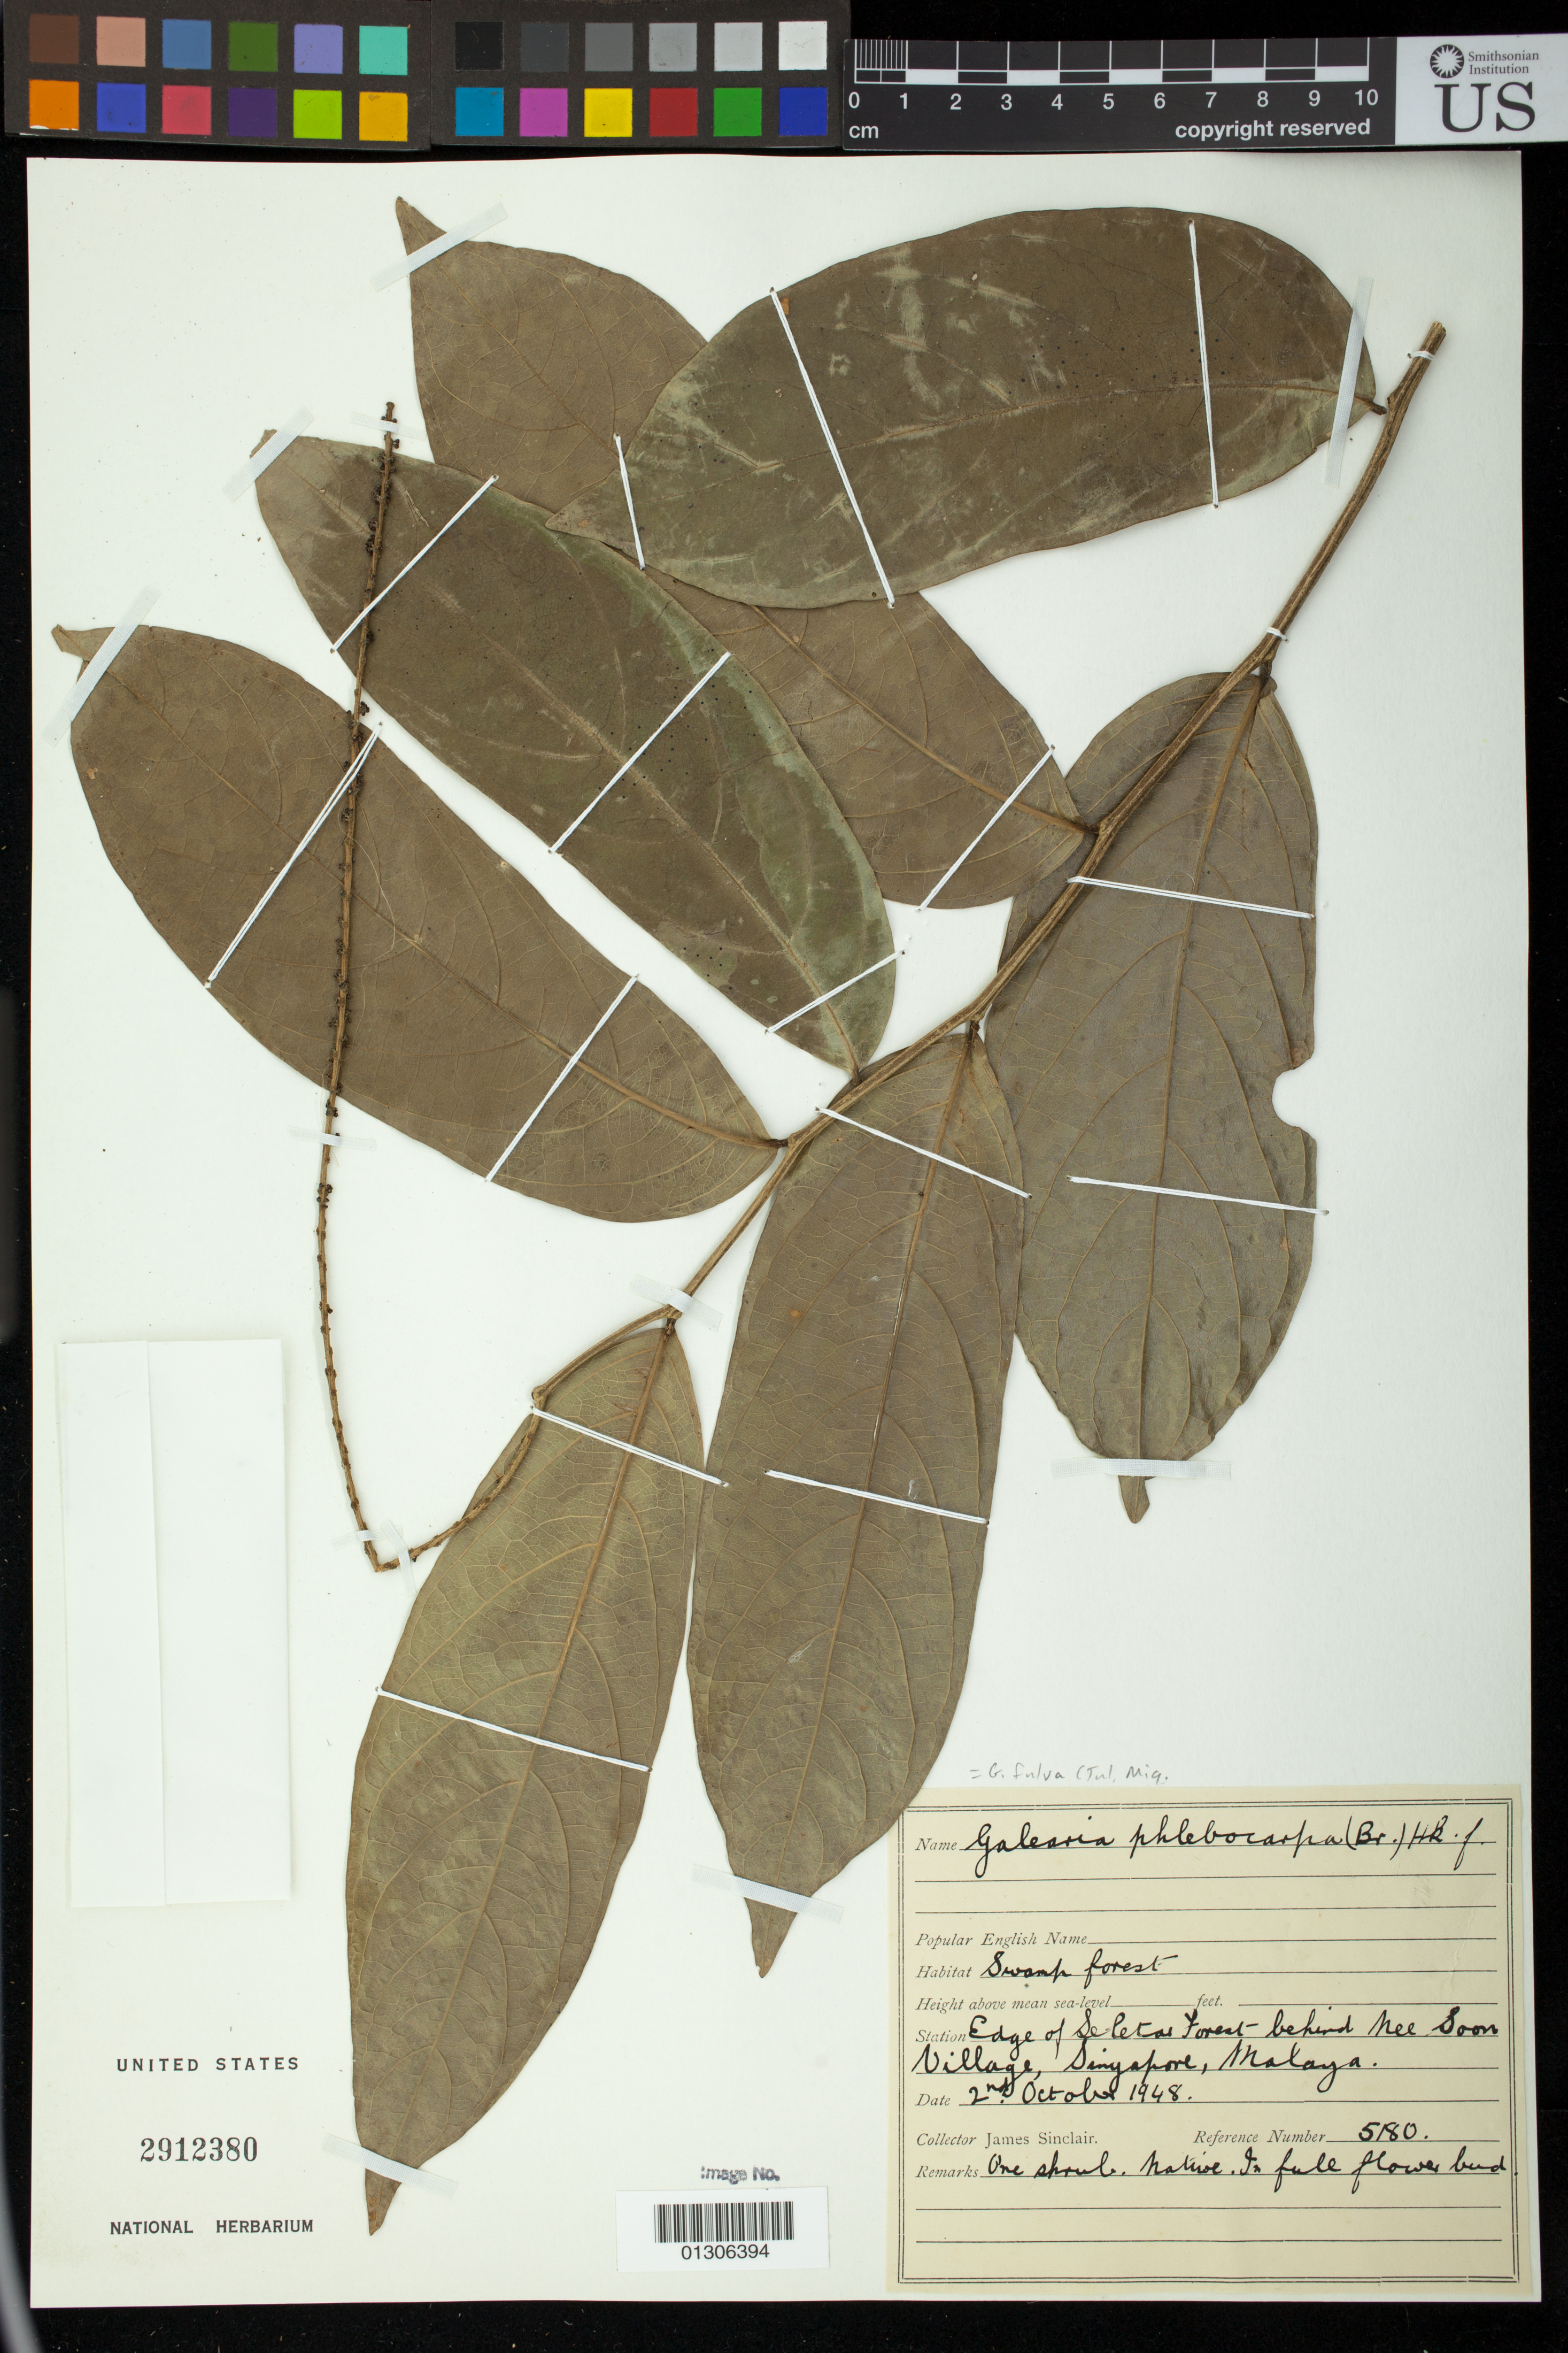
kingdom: Plantae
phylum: Tracheophyta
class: Magnoliopsida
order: Malpighiales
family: Pandaceae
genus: Galearia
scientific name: Galearia fulva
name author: (Tul.) Miq.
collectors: J. Sinclair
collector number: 5180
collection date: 1948-10-02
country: Singapore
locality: Edge of Seletar Forest behind Nee Soon Village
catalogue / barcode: US 2912380